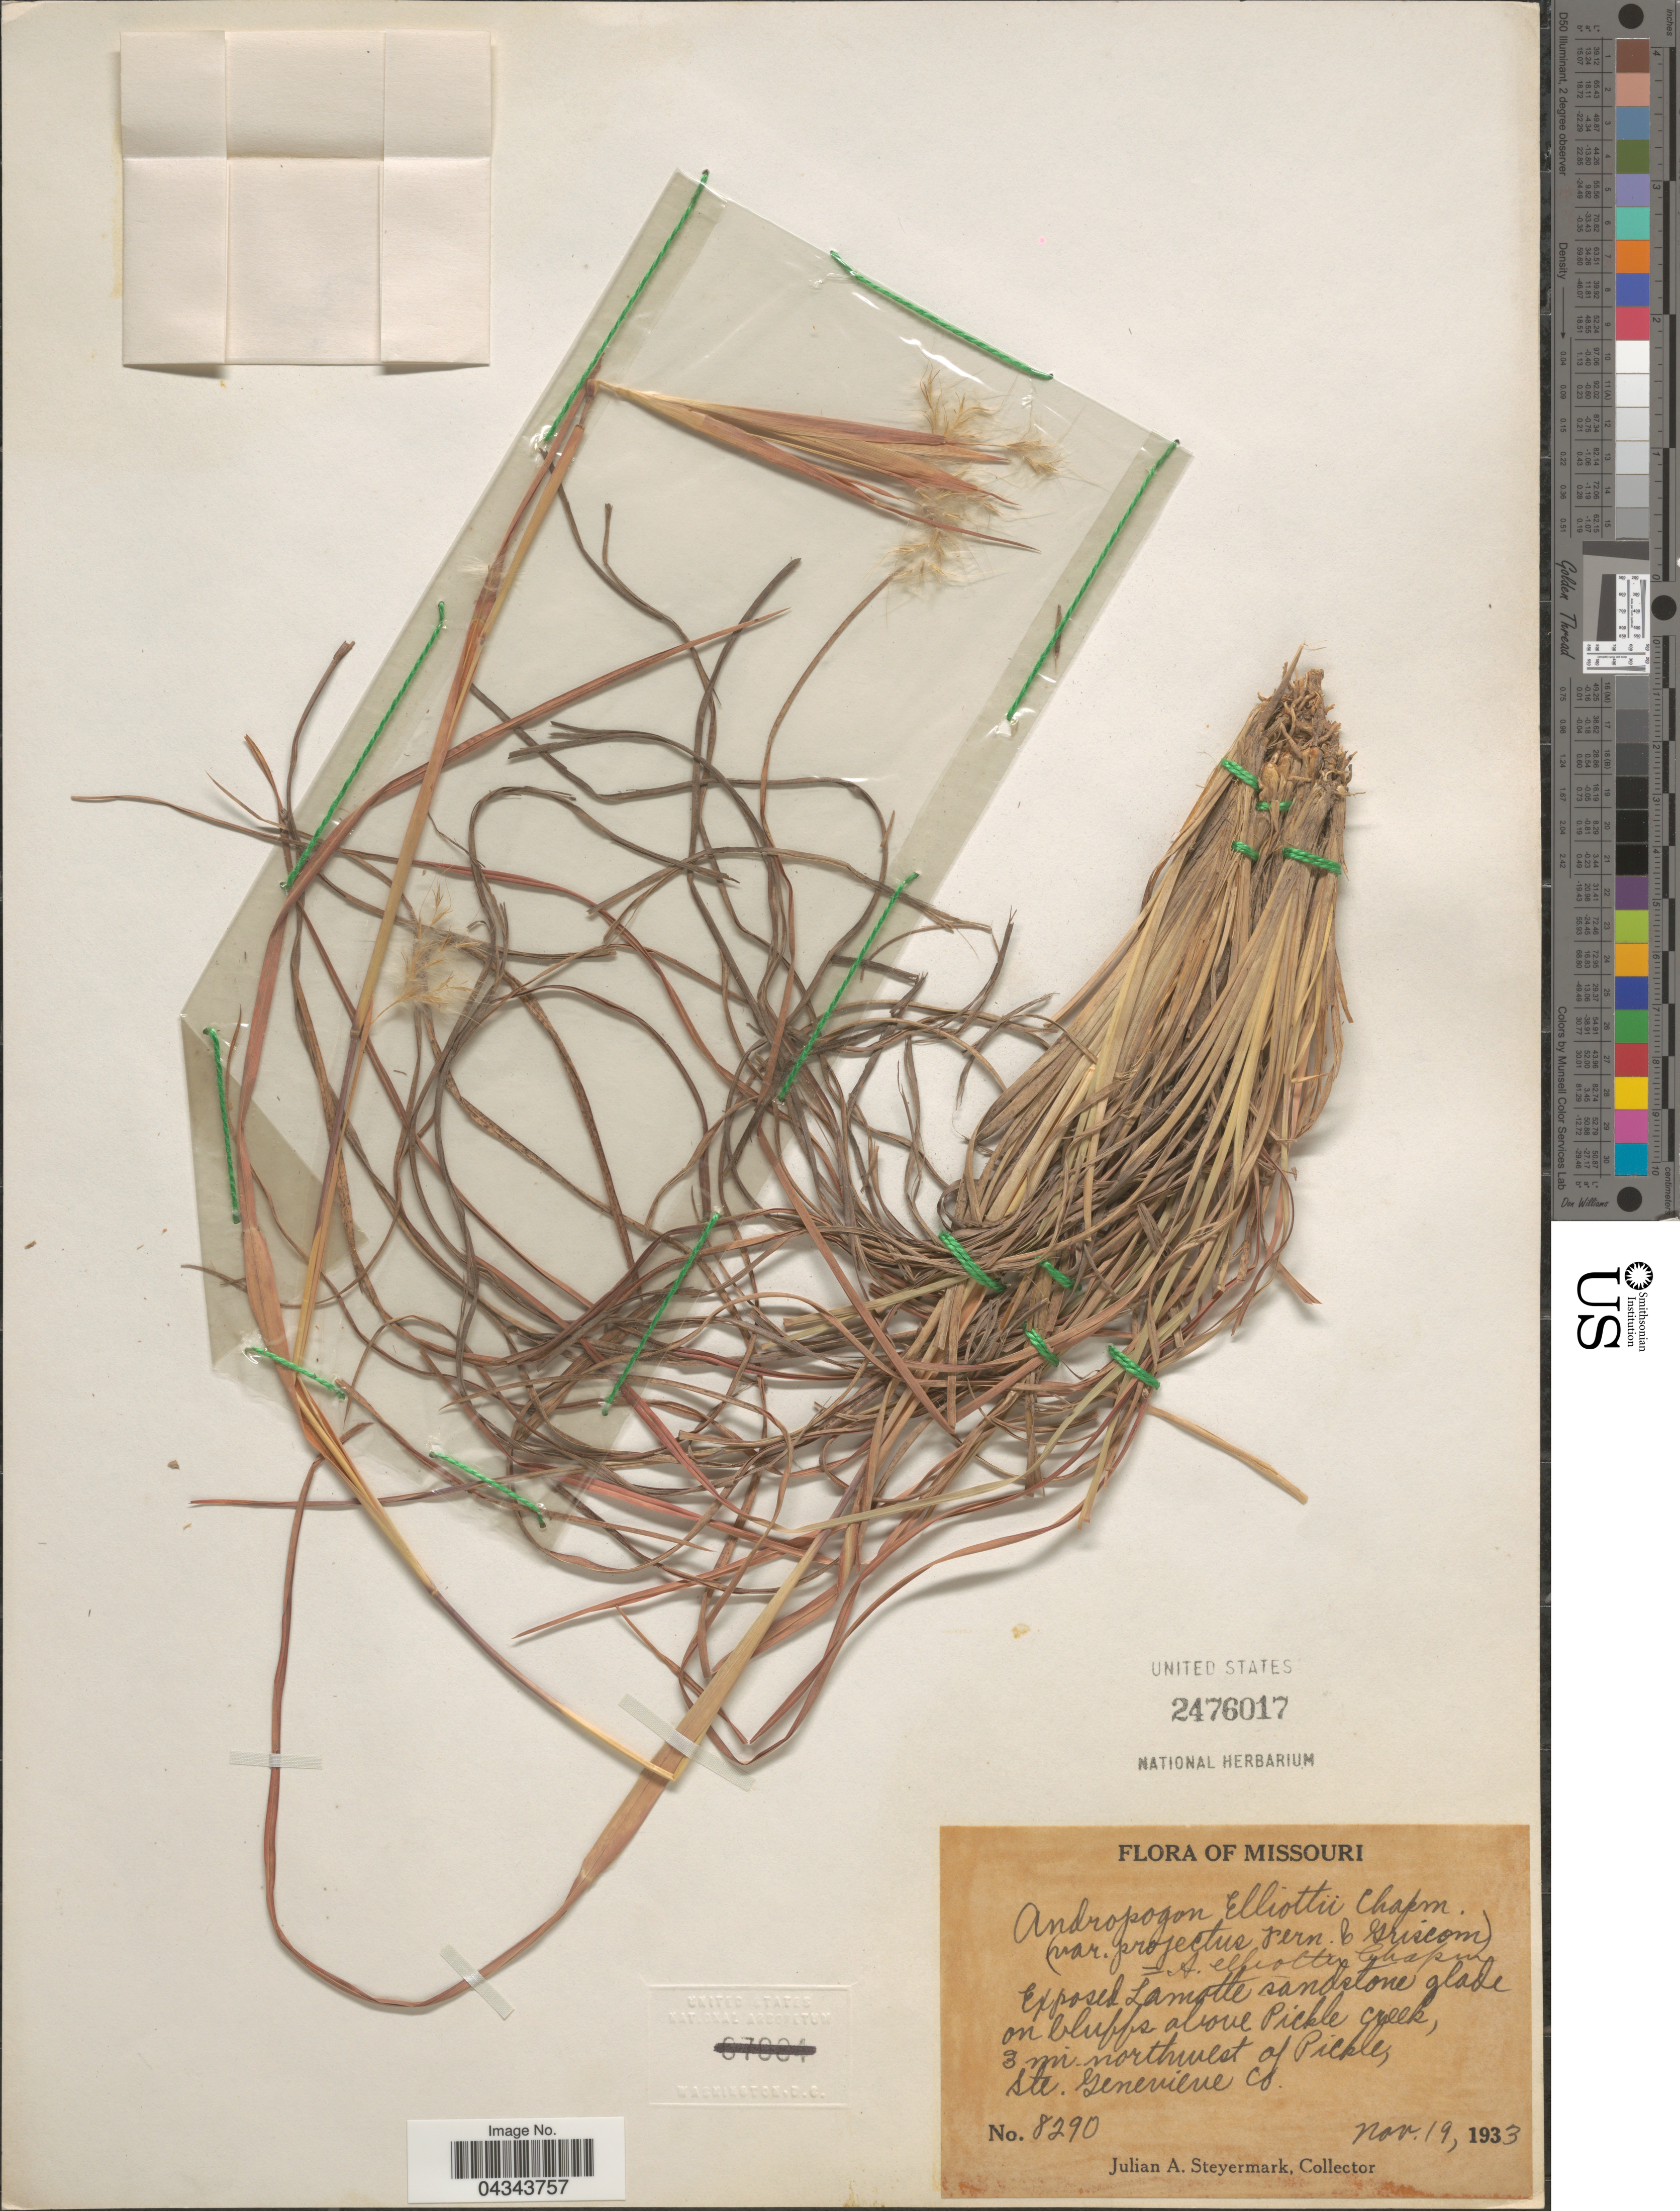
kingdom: Plantae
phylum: Tracheophyta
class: Liliopsida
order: Poales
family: Poaceae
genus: Andropogon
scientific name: Andropogon ternarius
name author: Michx.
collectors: J. Steyermark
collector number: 8290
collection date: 1933-11-19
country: United States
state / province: Missouri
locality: Above Pickle creek, 3 mi. northwest of Pickle, Ste. Genevieve Co.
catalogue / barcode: US 2476017